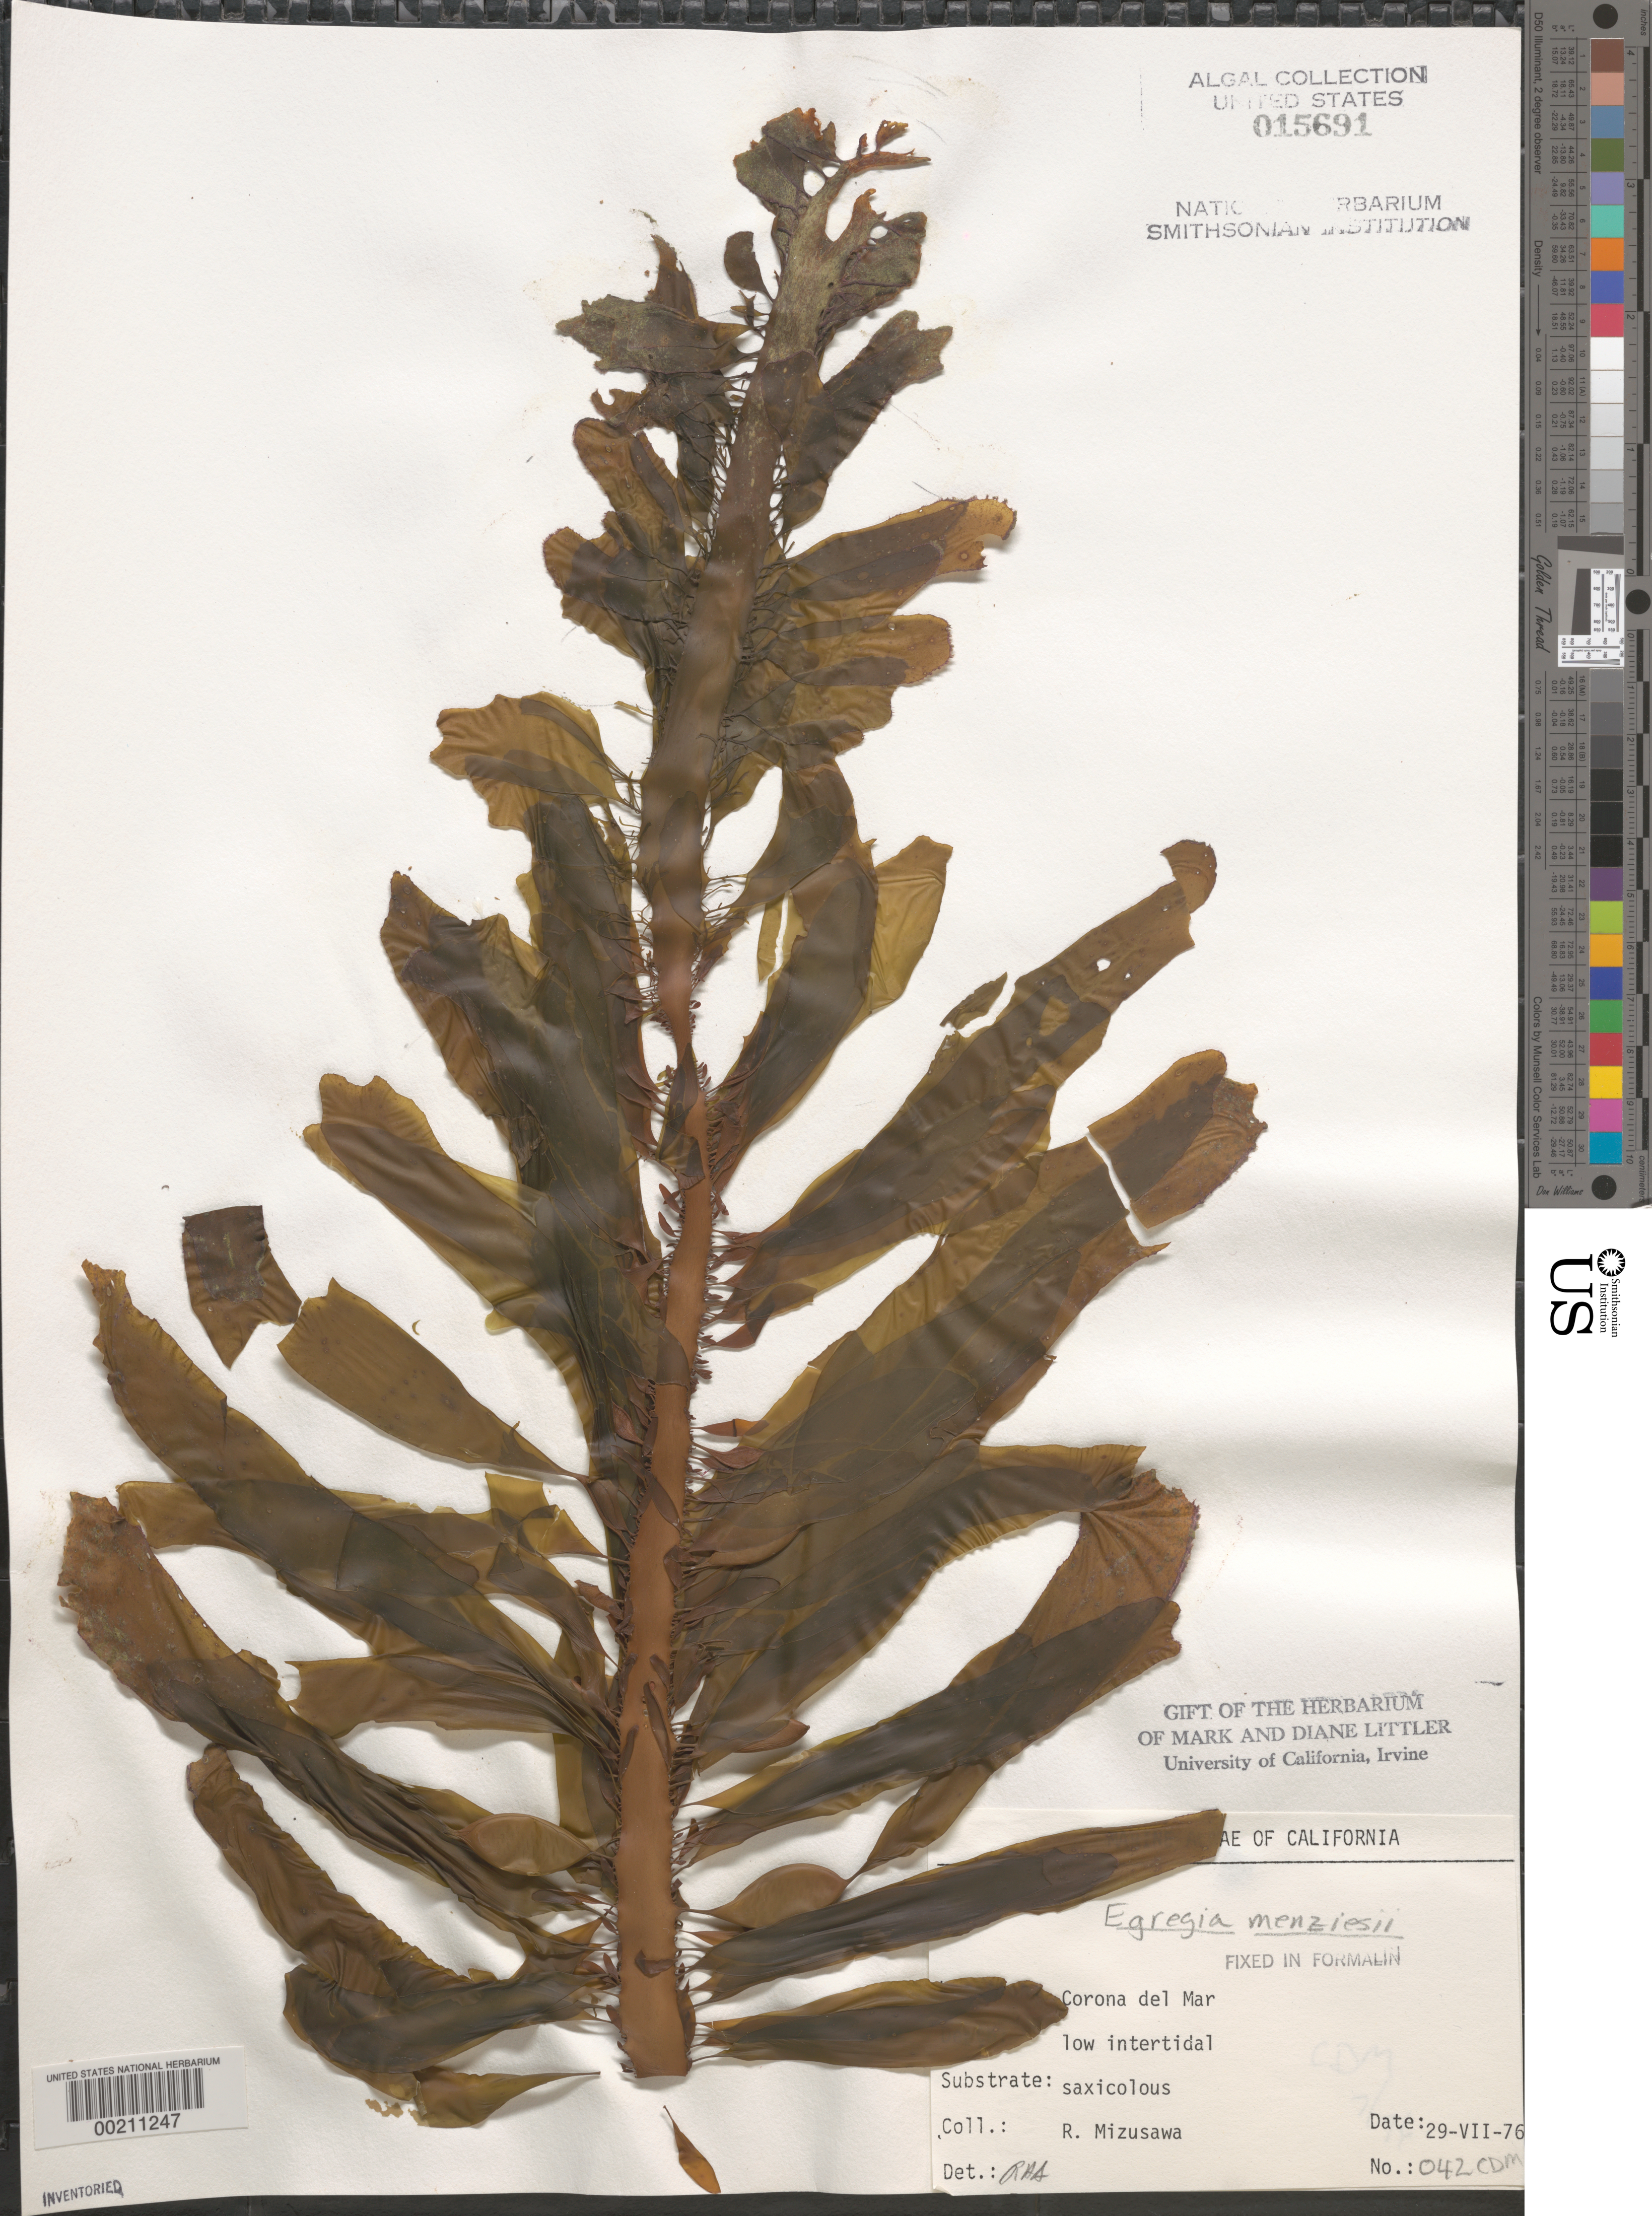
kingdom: Chromista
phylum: Ochrophyta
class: Phaeophyceae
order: Laminariales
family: Lessoniaceae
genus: Egregia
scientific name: Egregia menziesii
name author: (Turner) Aresch.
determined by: Sims, Robert H.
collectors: R. Mizusawa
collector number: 042-CDM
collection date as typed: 29 Jul 1976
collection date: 1976-07-29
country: United States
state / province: California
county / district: Orange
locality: Corona del Mar, mouth of Morning Canyon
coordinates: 33 35'14"N, 117 51'54"W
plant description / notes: BLM-SOCALBIGHT Rocky Intertidal Survey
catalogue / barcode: US 15691